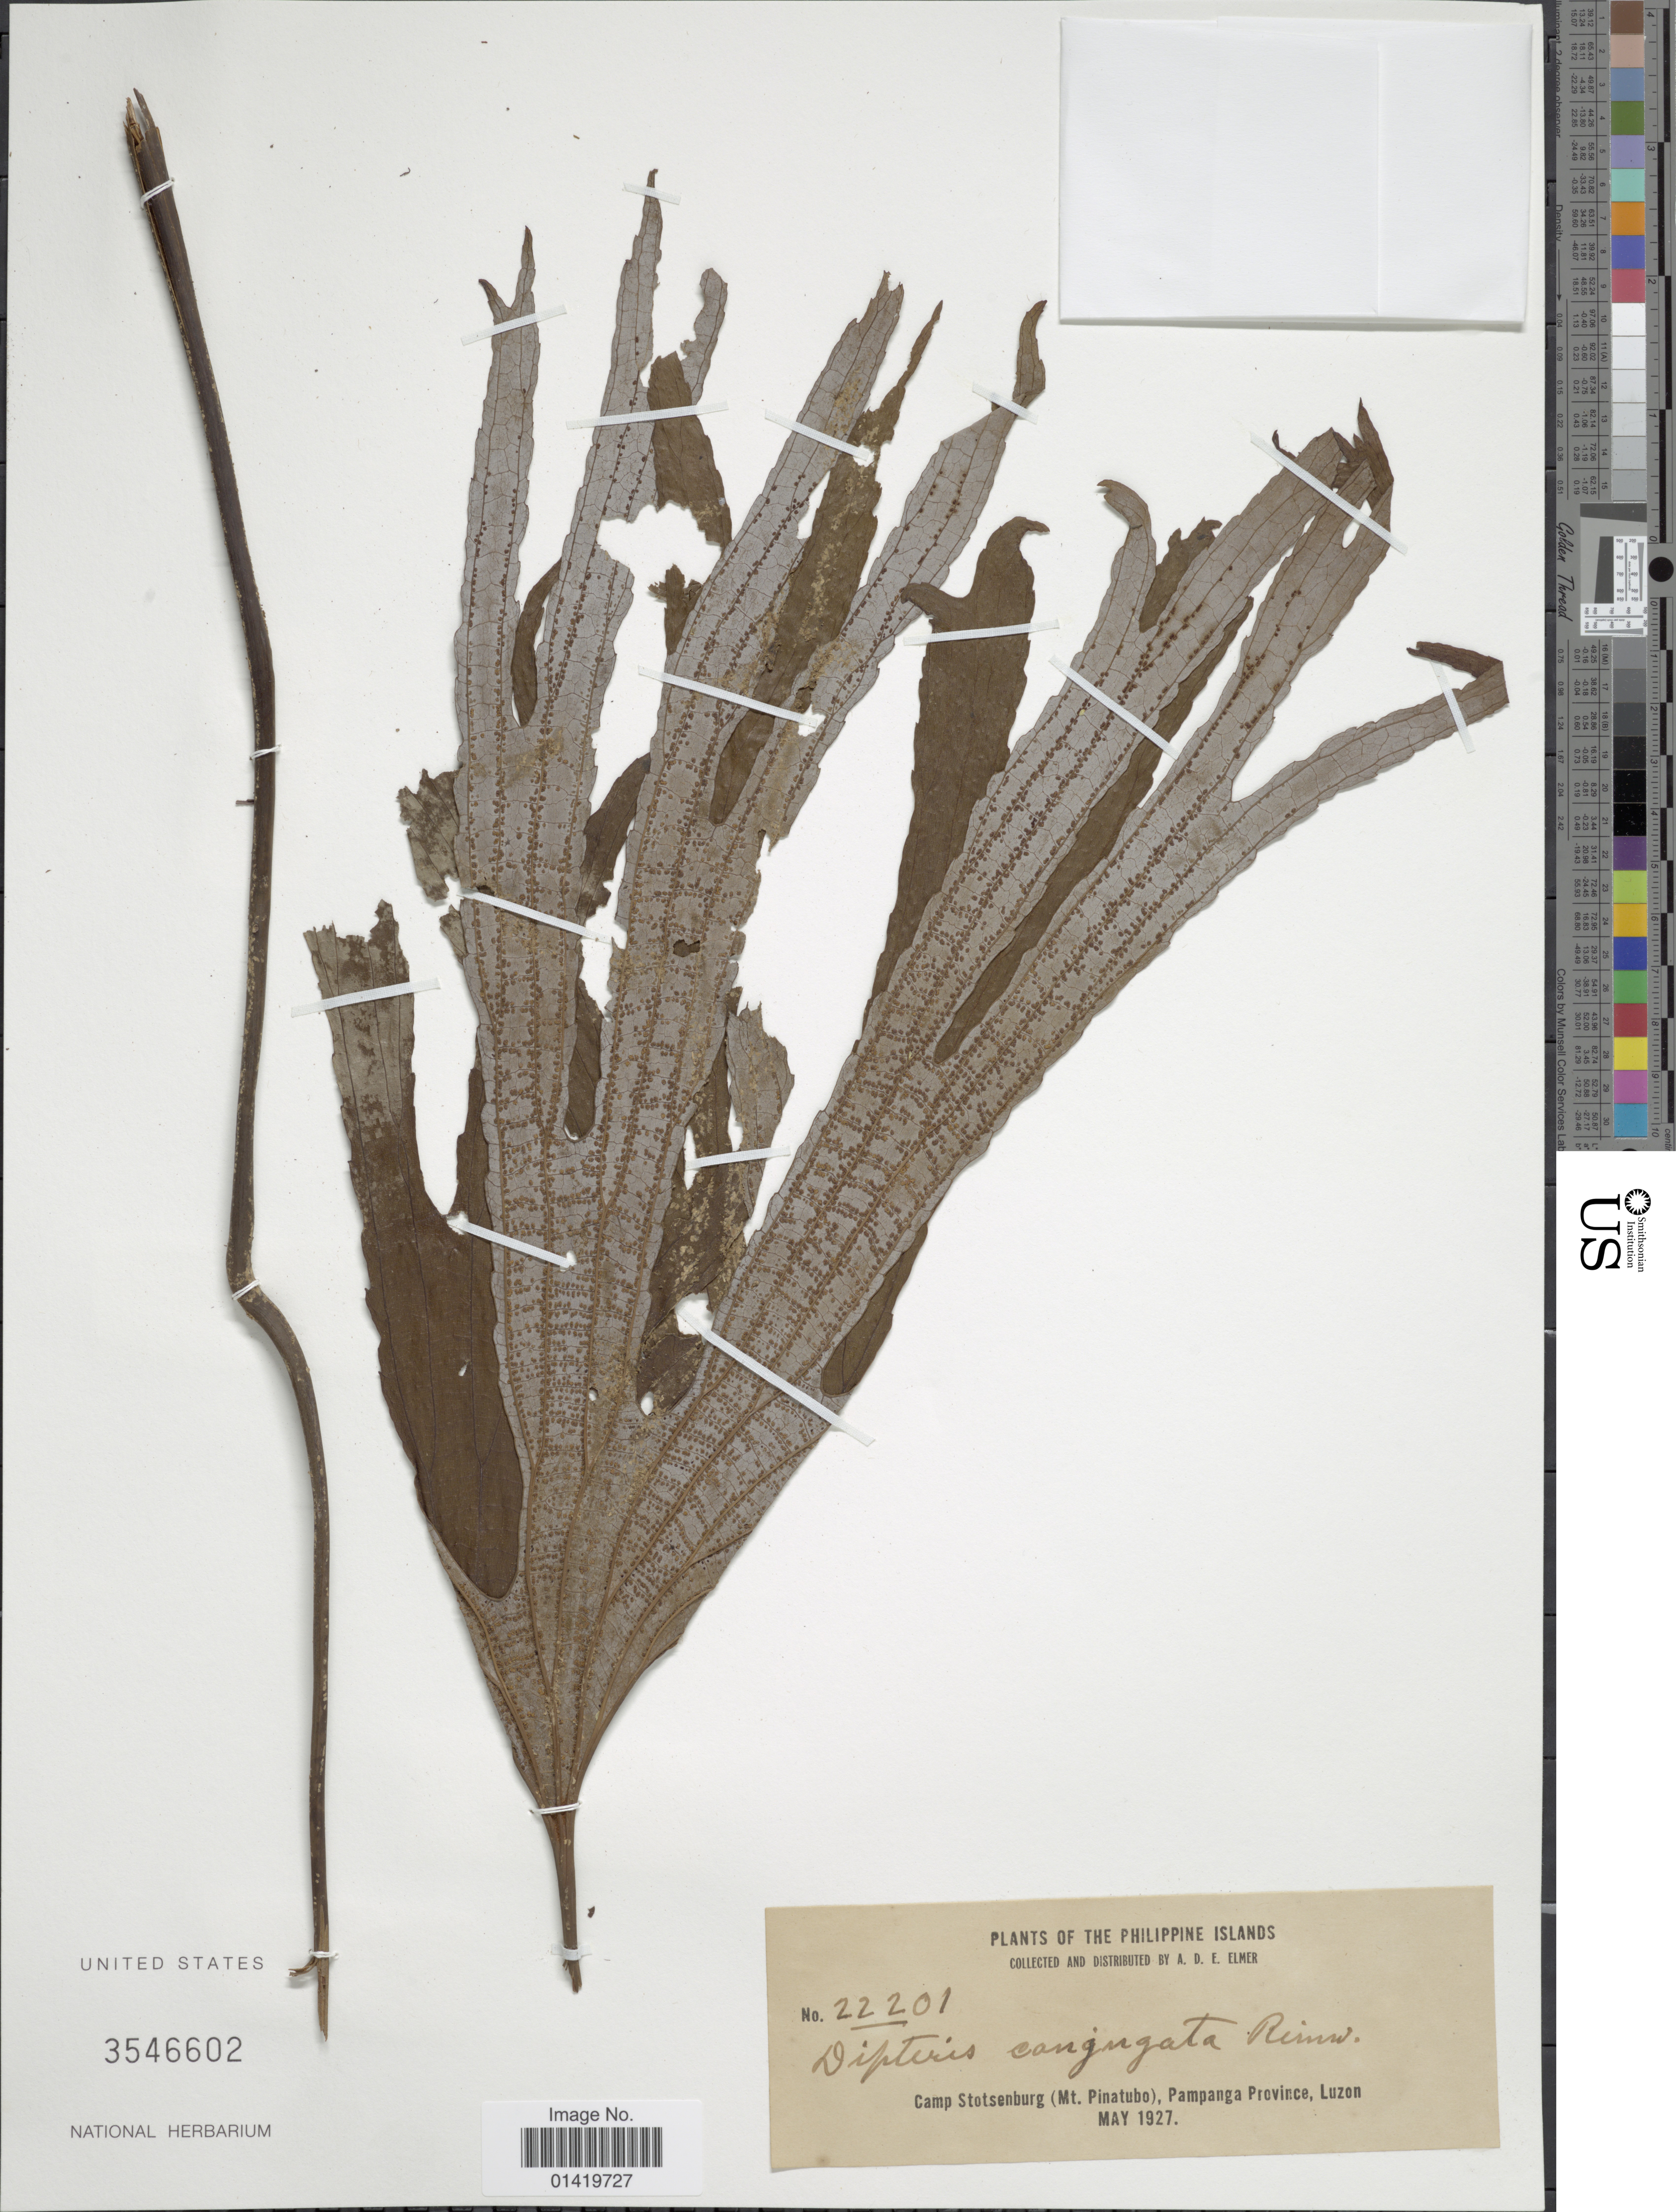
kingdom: Plantae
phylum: Tracheophyta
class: Polypodiopsida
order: Gleicheniales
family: Dipteridaceae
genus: Dipteris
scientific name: Dipteris conjugata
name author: Reinw.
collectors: A. D. E. Elmer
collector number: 22201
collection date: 1927-05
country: Philippines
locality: Camp Stotseburg Mt. Pinatubo Pampanga province, Luzon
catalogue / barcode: US 3546602